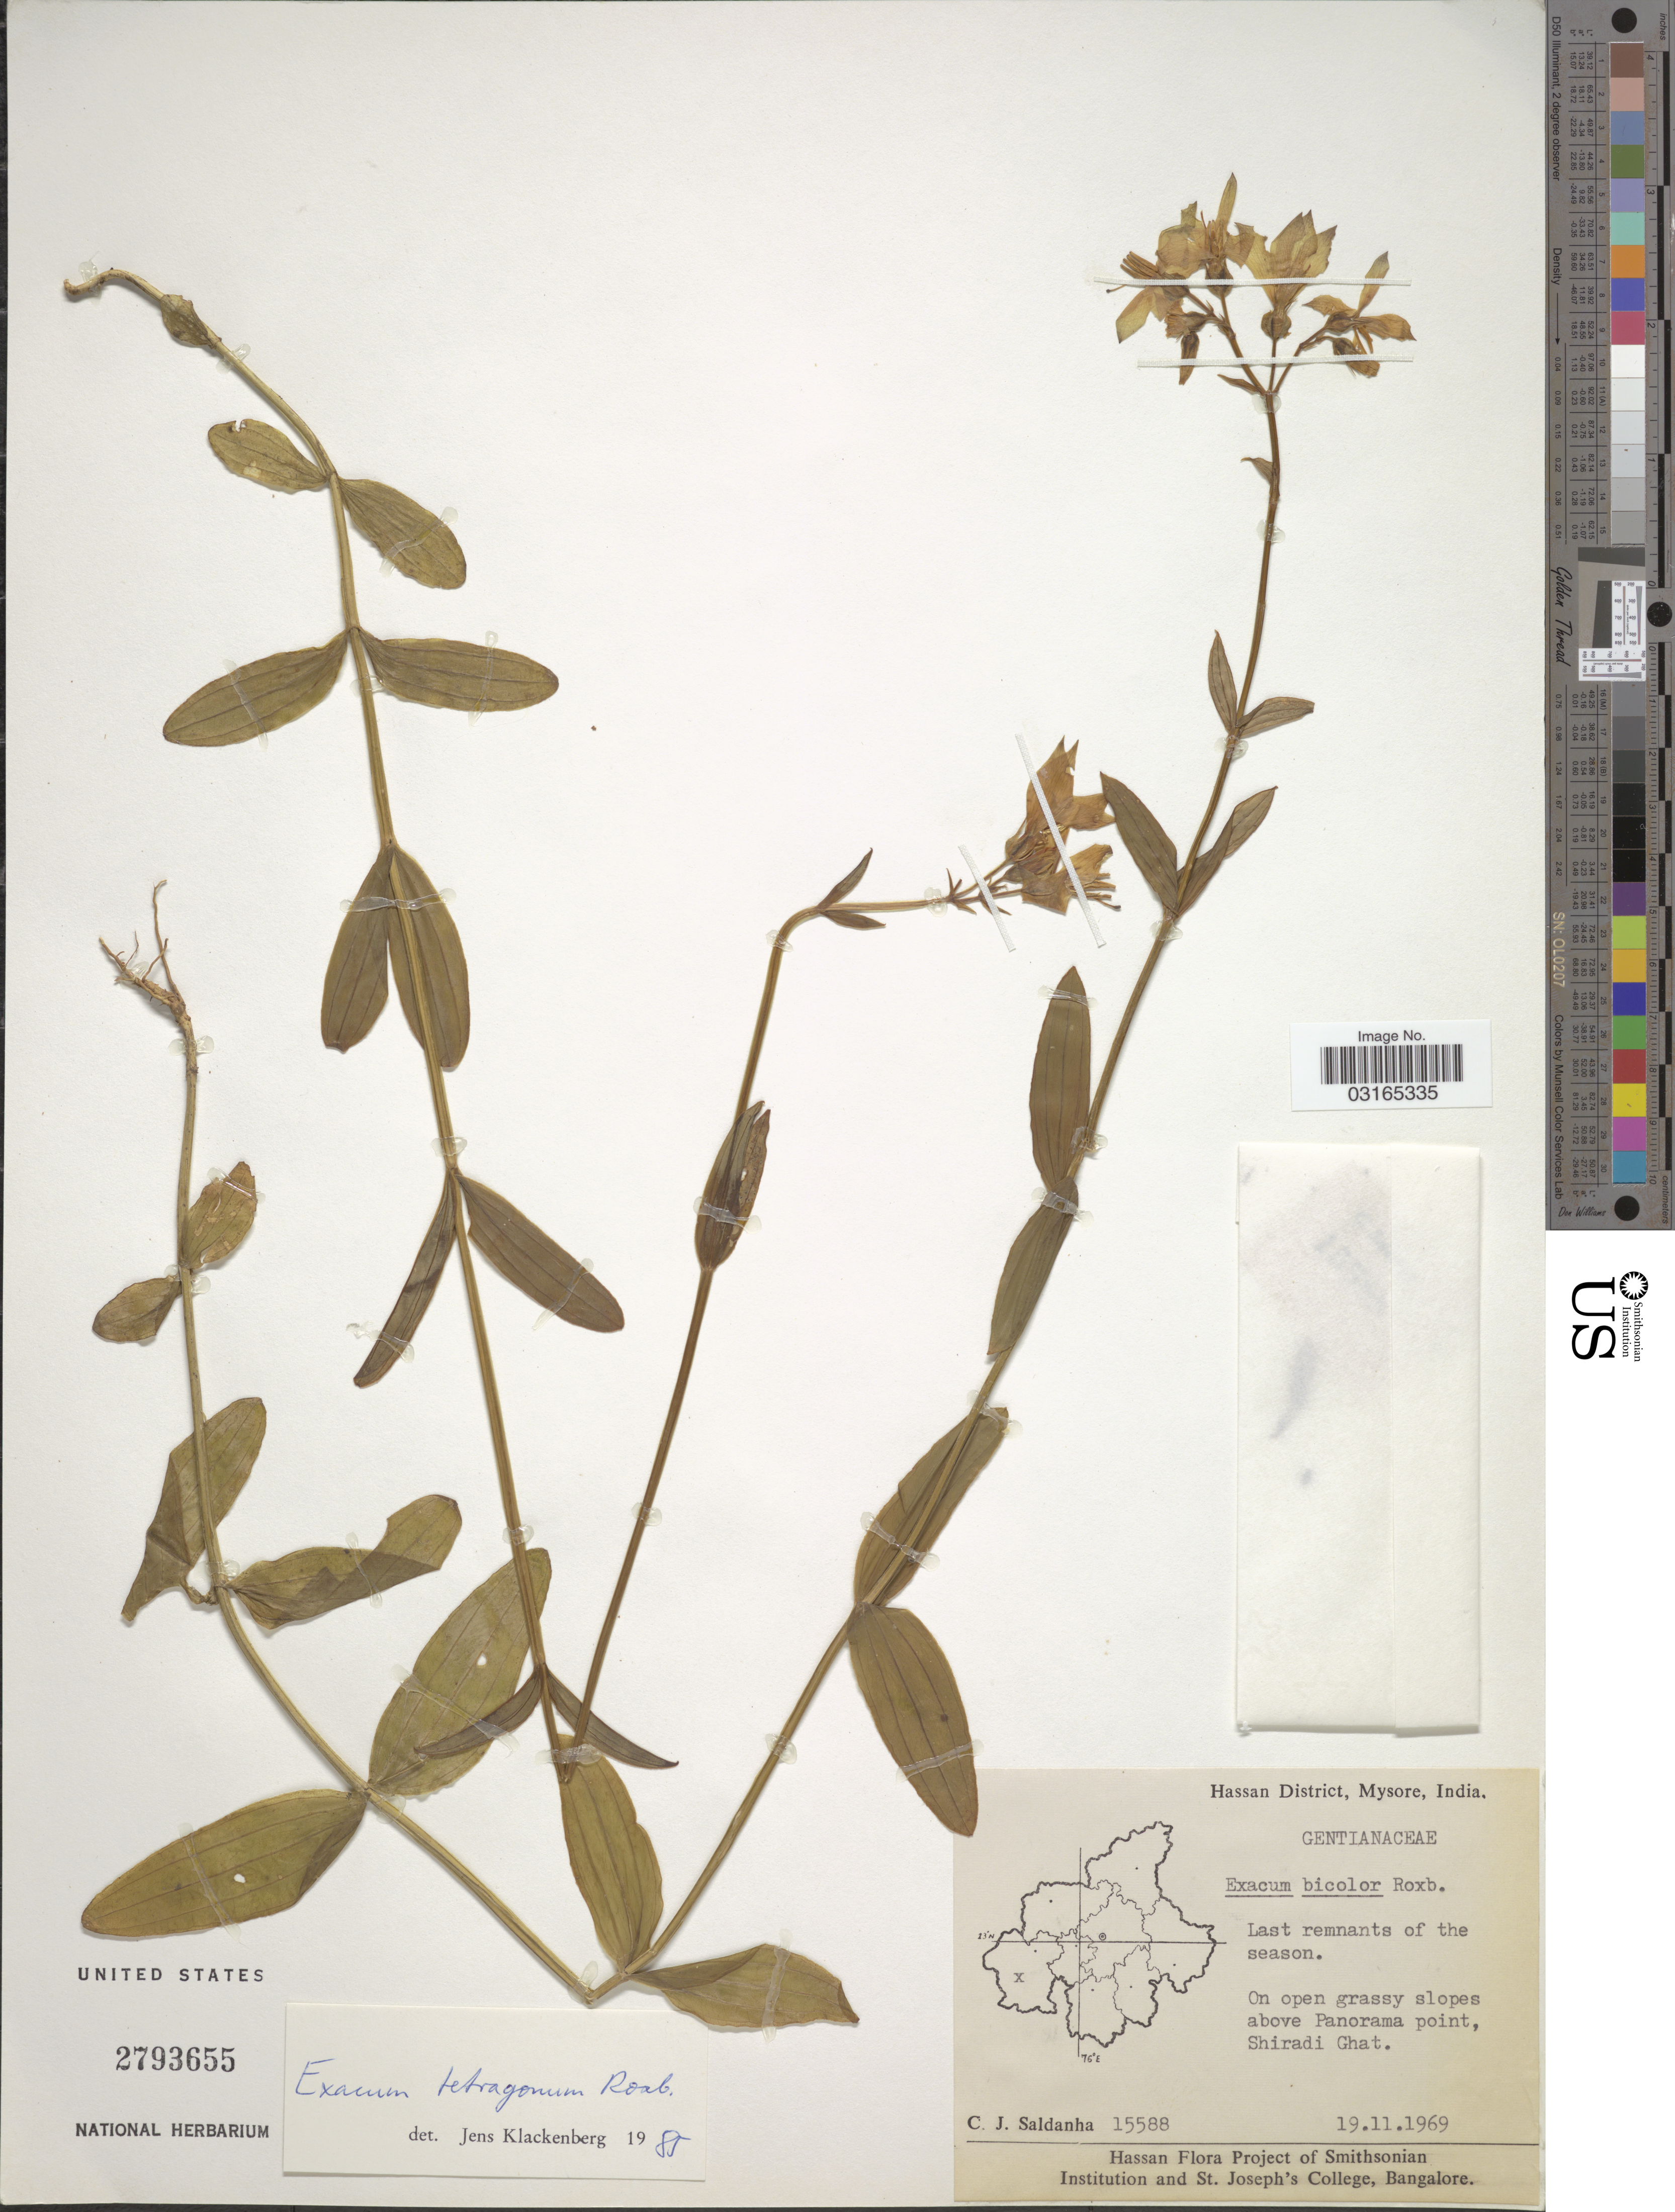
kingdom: Plantae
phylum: Tracheophyta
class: Magnoliopsida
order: Gentianales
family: Gentianaceae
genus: Exacum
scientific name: Exacum tetragonum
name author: Roxb.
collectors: C. J. Saldanha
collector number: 15588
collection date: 1969-11-19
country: India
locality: Hassan District, Mysore. Above Panorama point, Shiradi Ghat.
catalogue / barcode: US 2793655